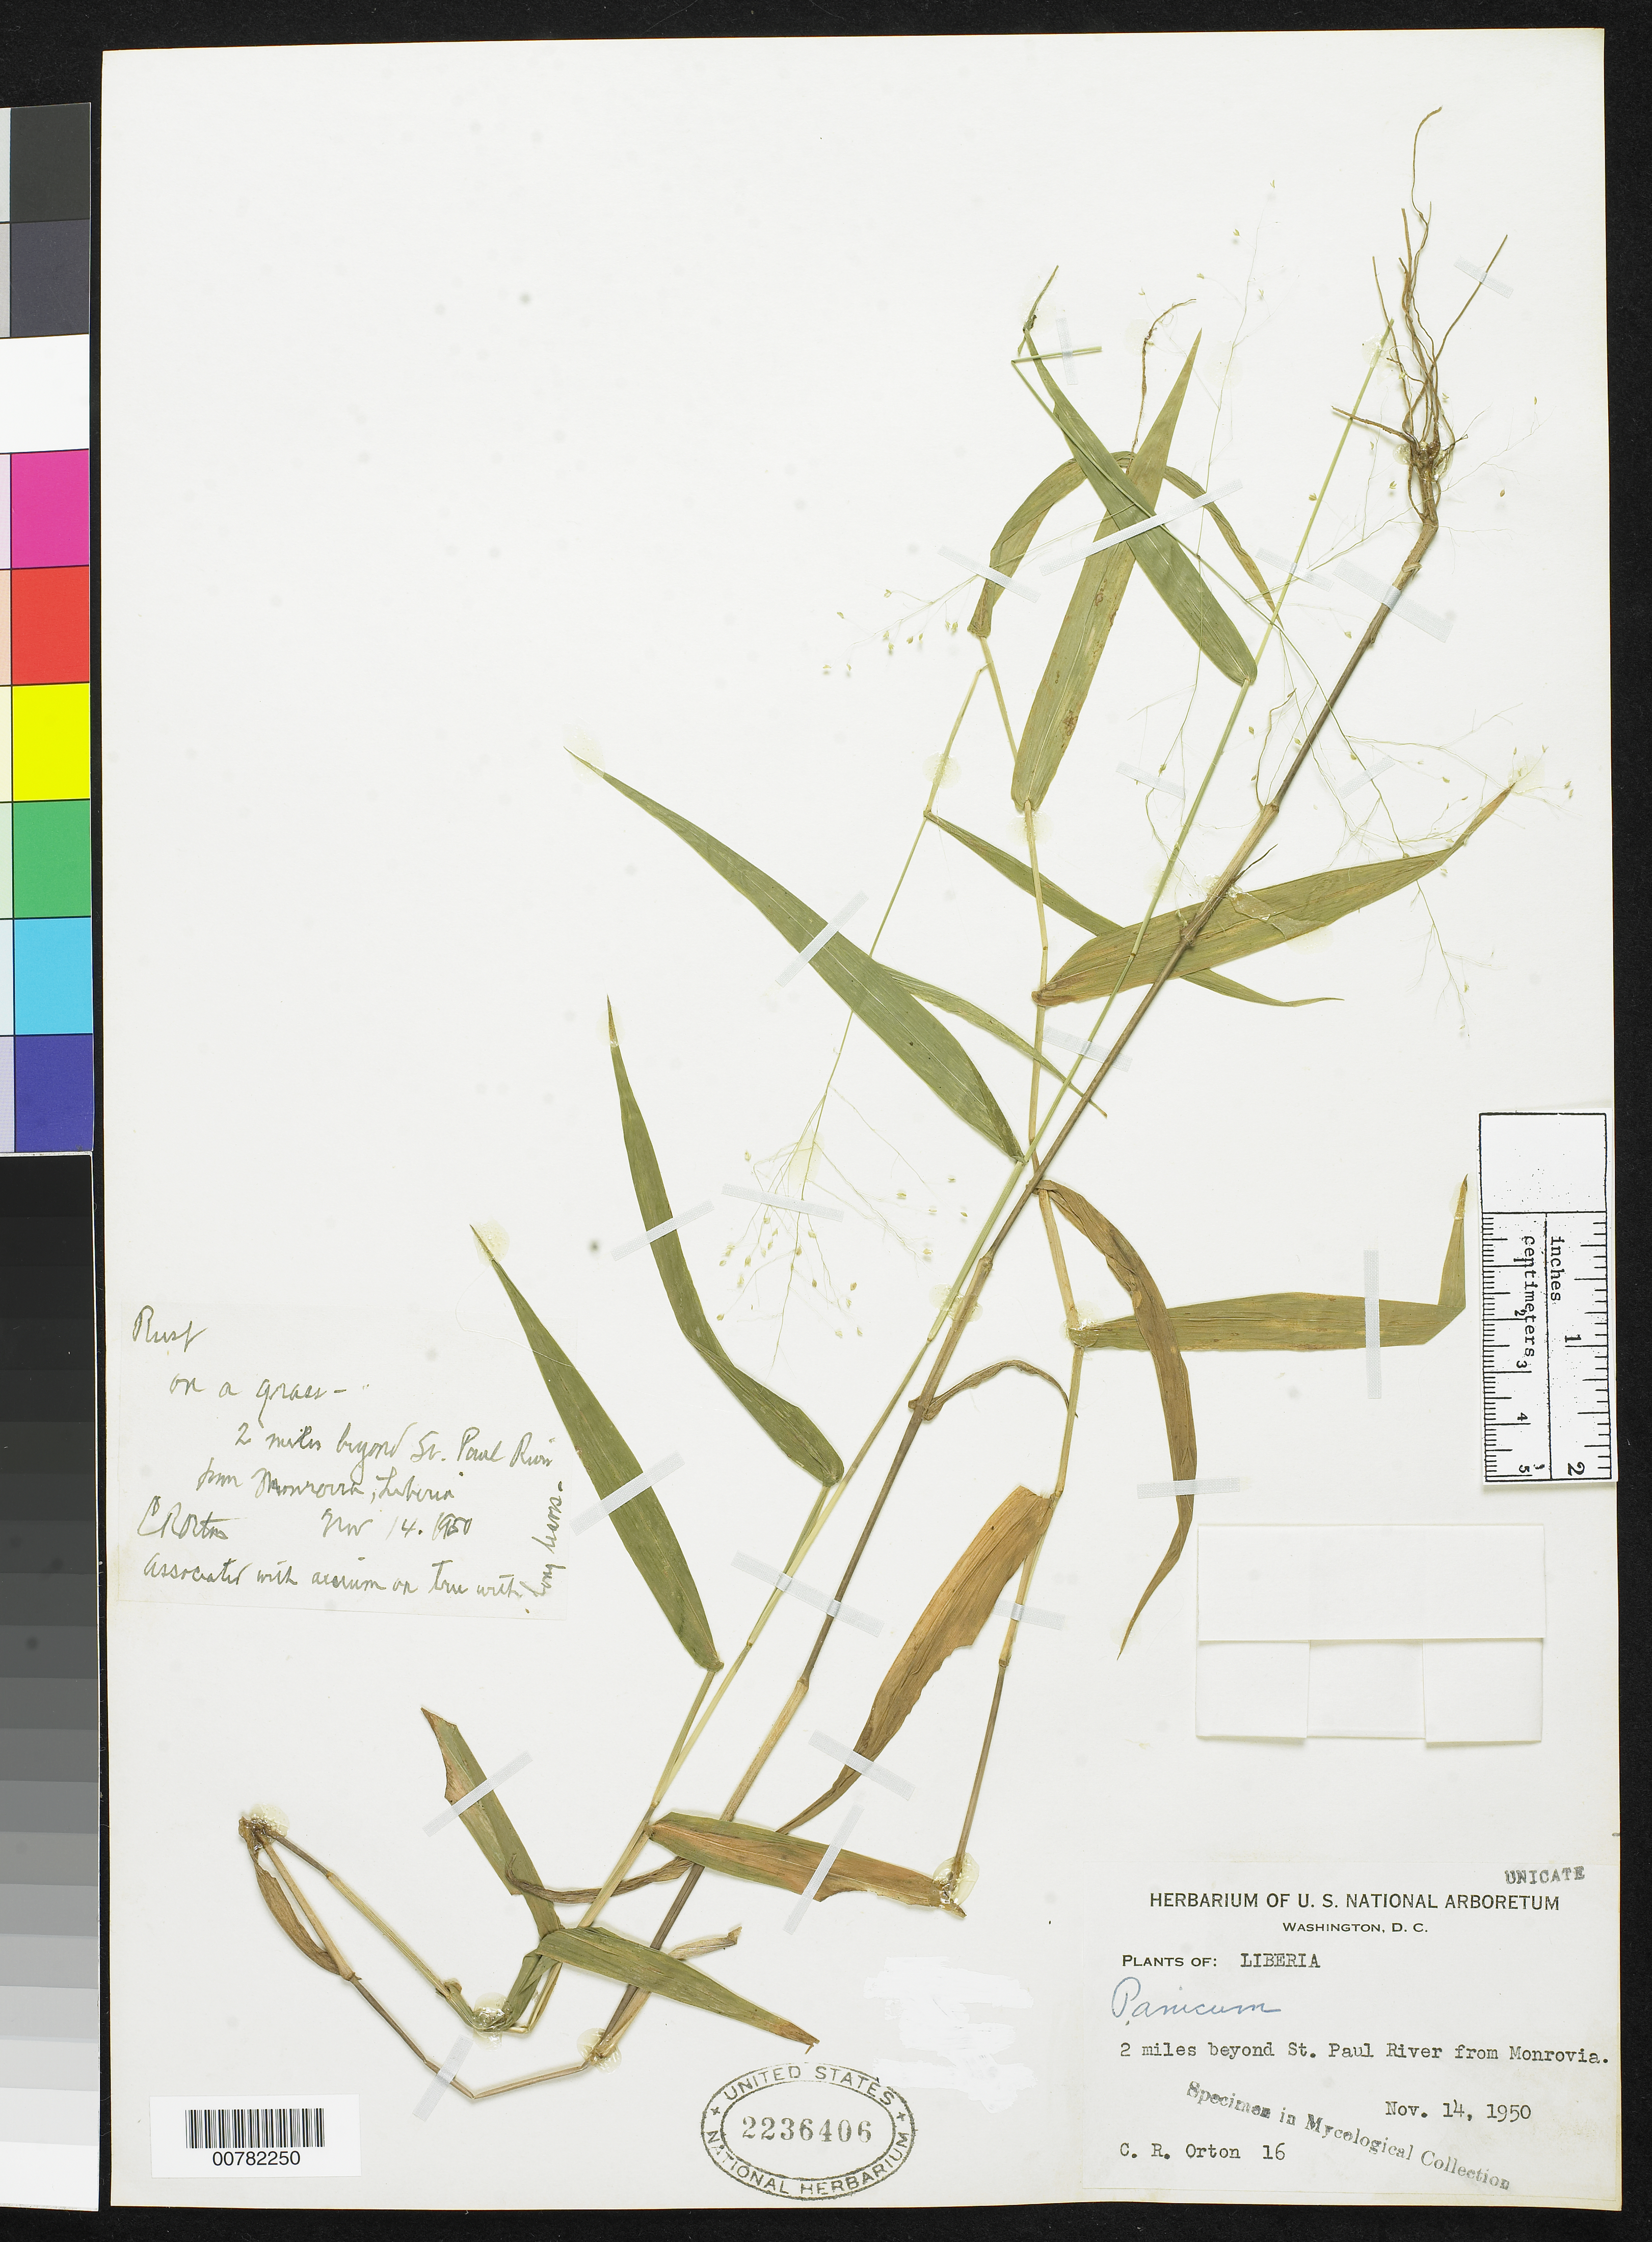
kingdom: Plantae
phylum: Tracheophyta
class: Liliopsida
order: Poales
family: Poaceae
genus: Panicum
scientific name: Panicum sp.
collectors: C. Orton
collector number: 16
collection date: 1950-11-14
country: Liberia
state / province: Montserrado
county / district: Monrovia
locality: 2 miles beyond St. Pual River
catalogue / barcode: US 2236406